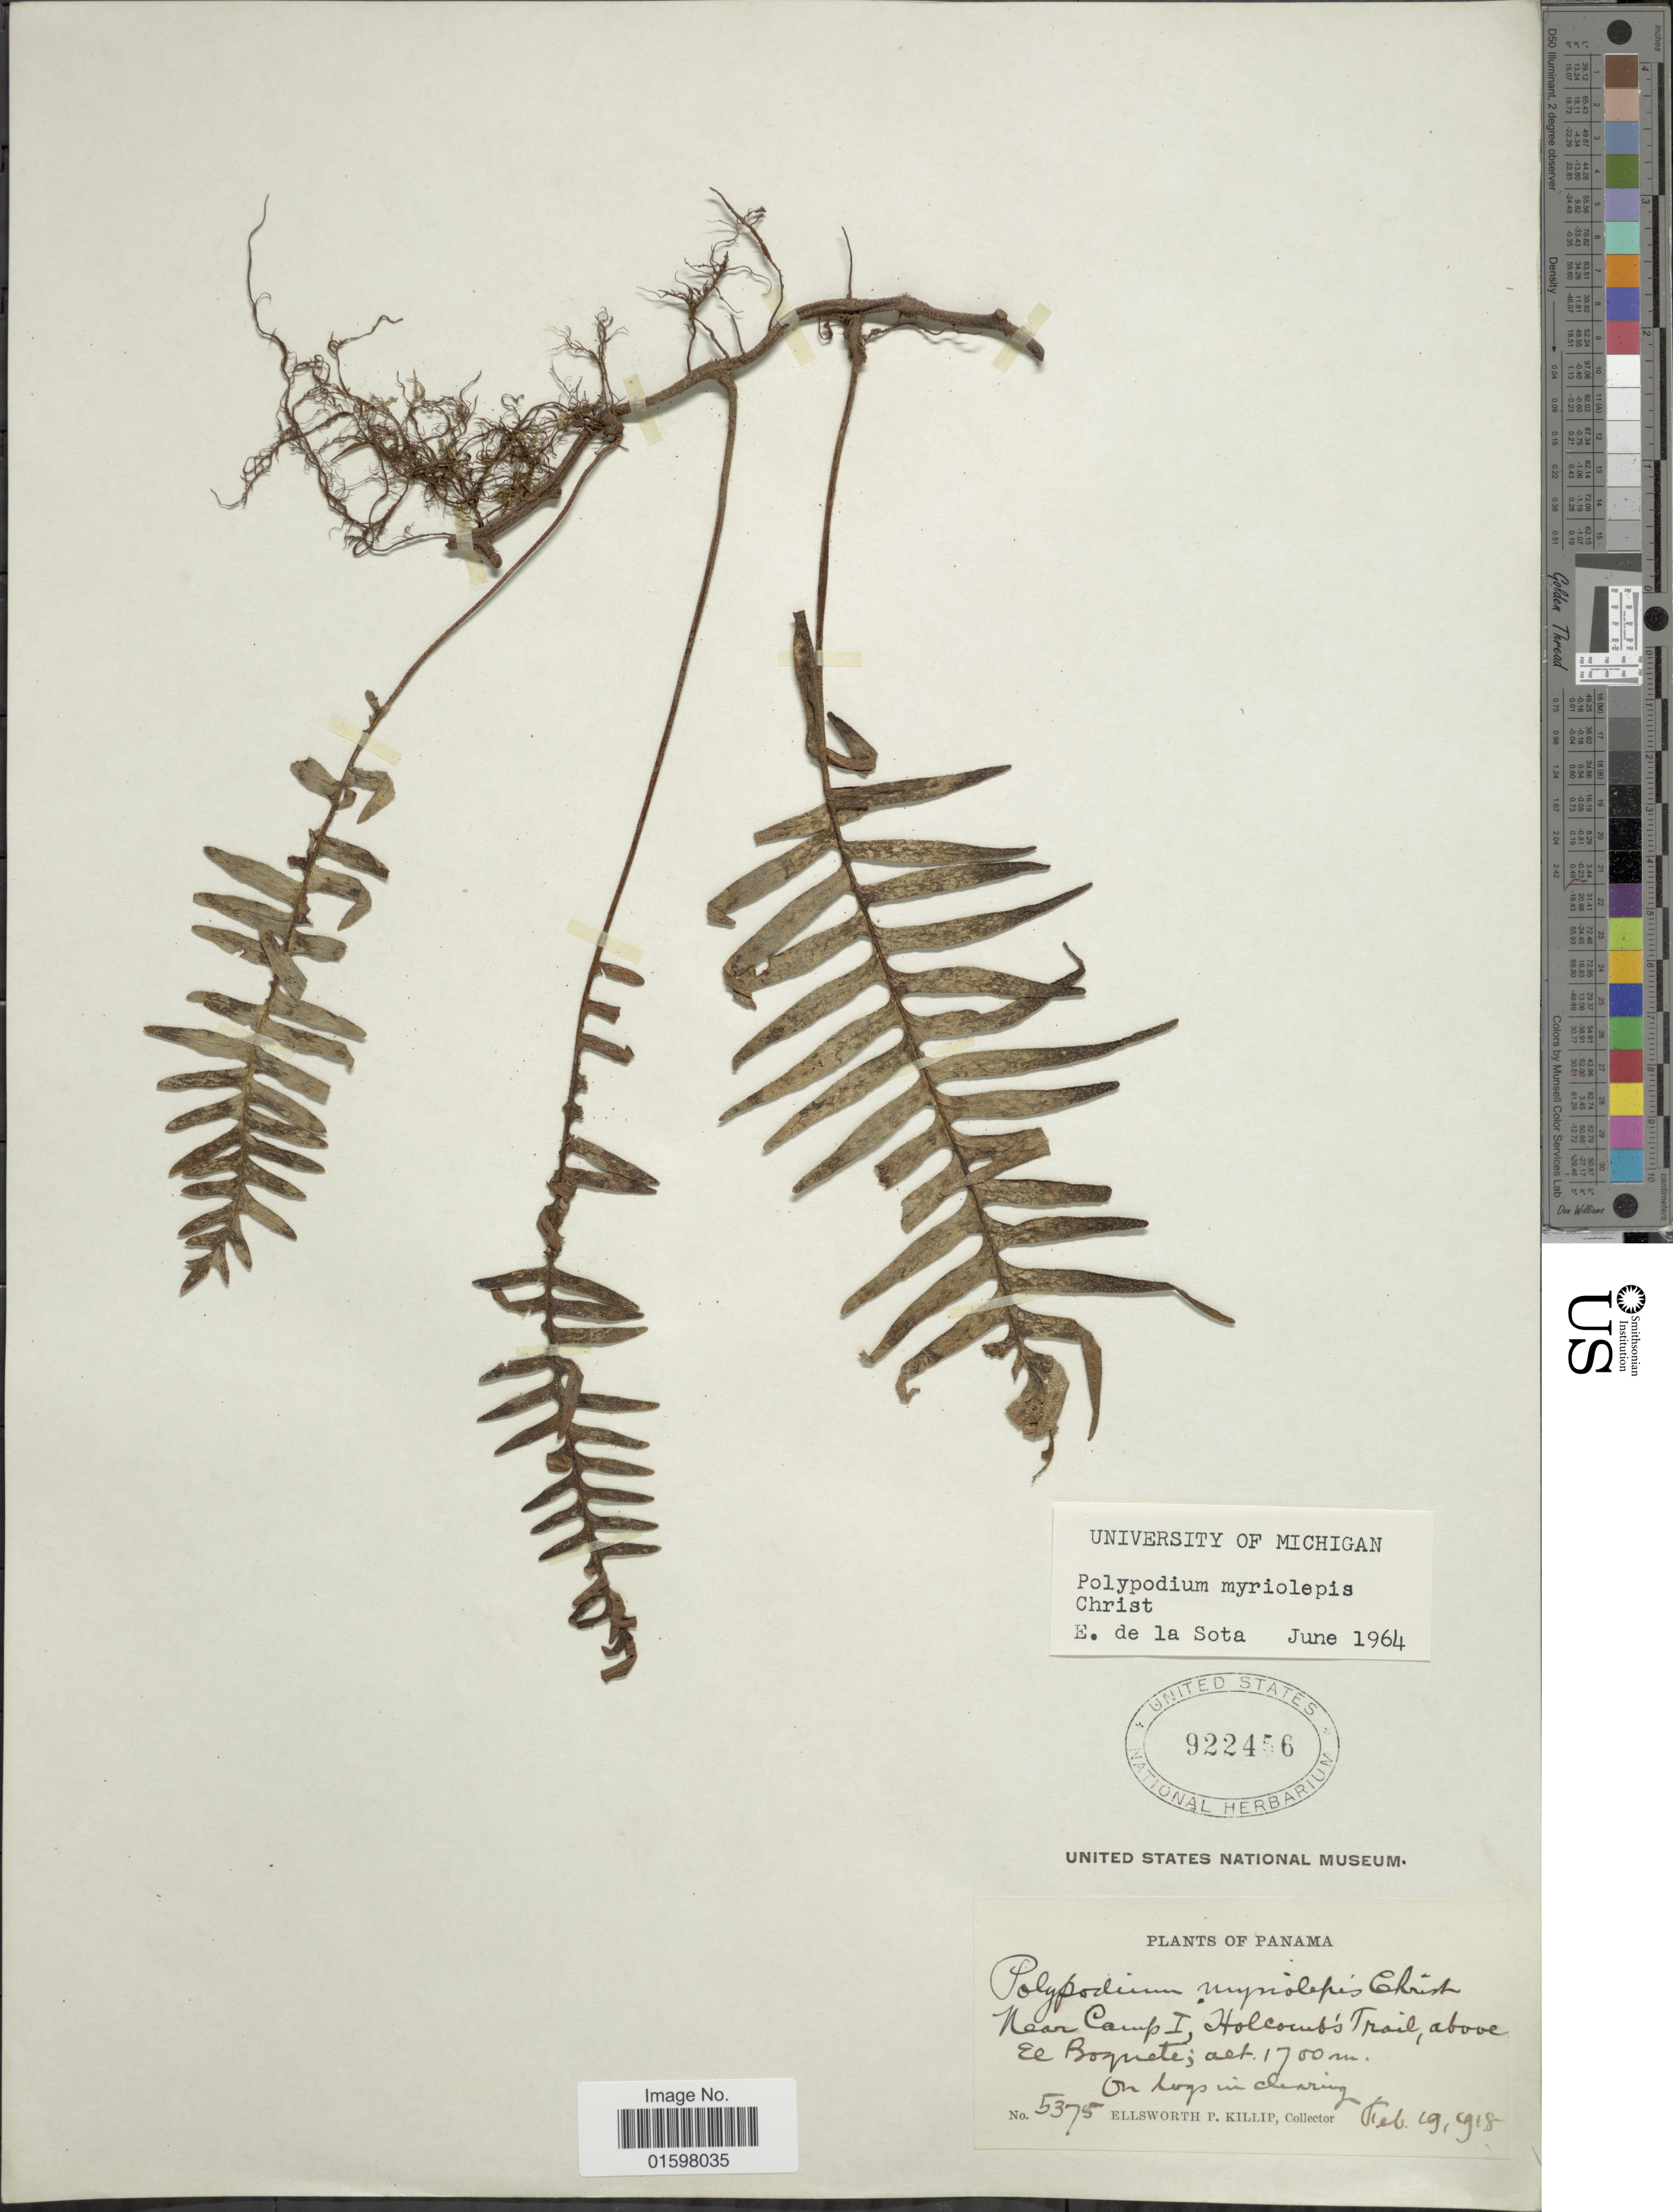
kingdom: Plantae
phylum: Tracheophyta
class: Polypodiopsida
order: Polypodiales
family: Polypodiaceae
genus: Pleopeltis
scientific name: Pleopeltis myriolepis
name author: (Christ) A.R. Sm. & Tejero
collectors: E. P. Killip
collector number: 5375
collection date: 1918-02-19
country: Panama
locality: Near Camp I, Holcomb's TRail, above El Boquete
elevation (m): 1700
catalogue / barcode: US 922456